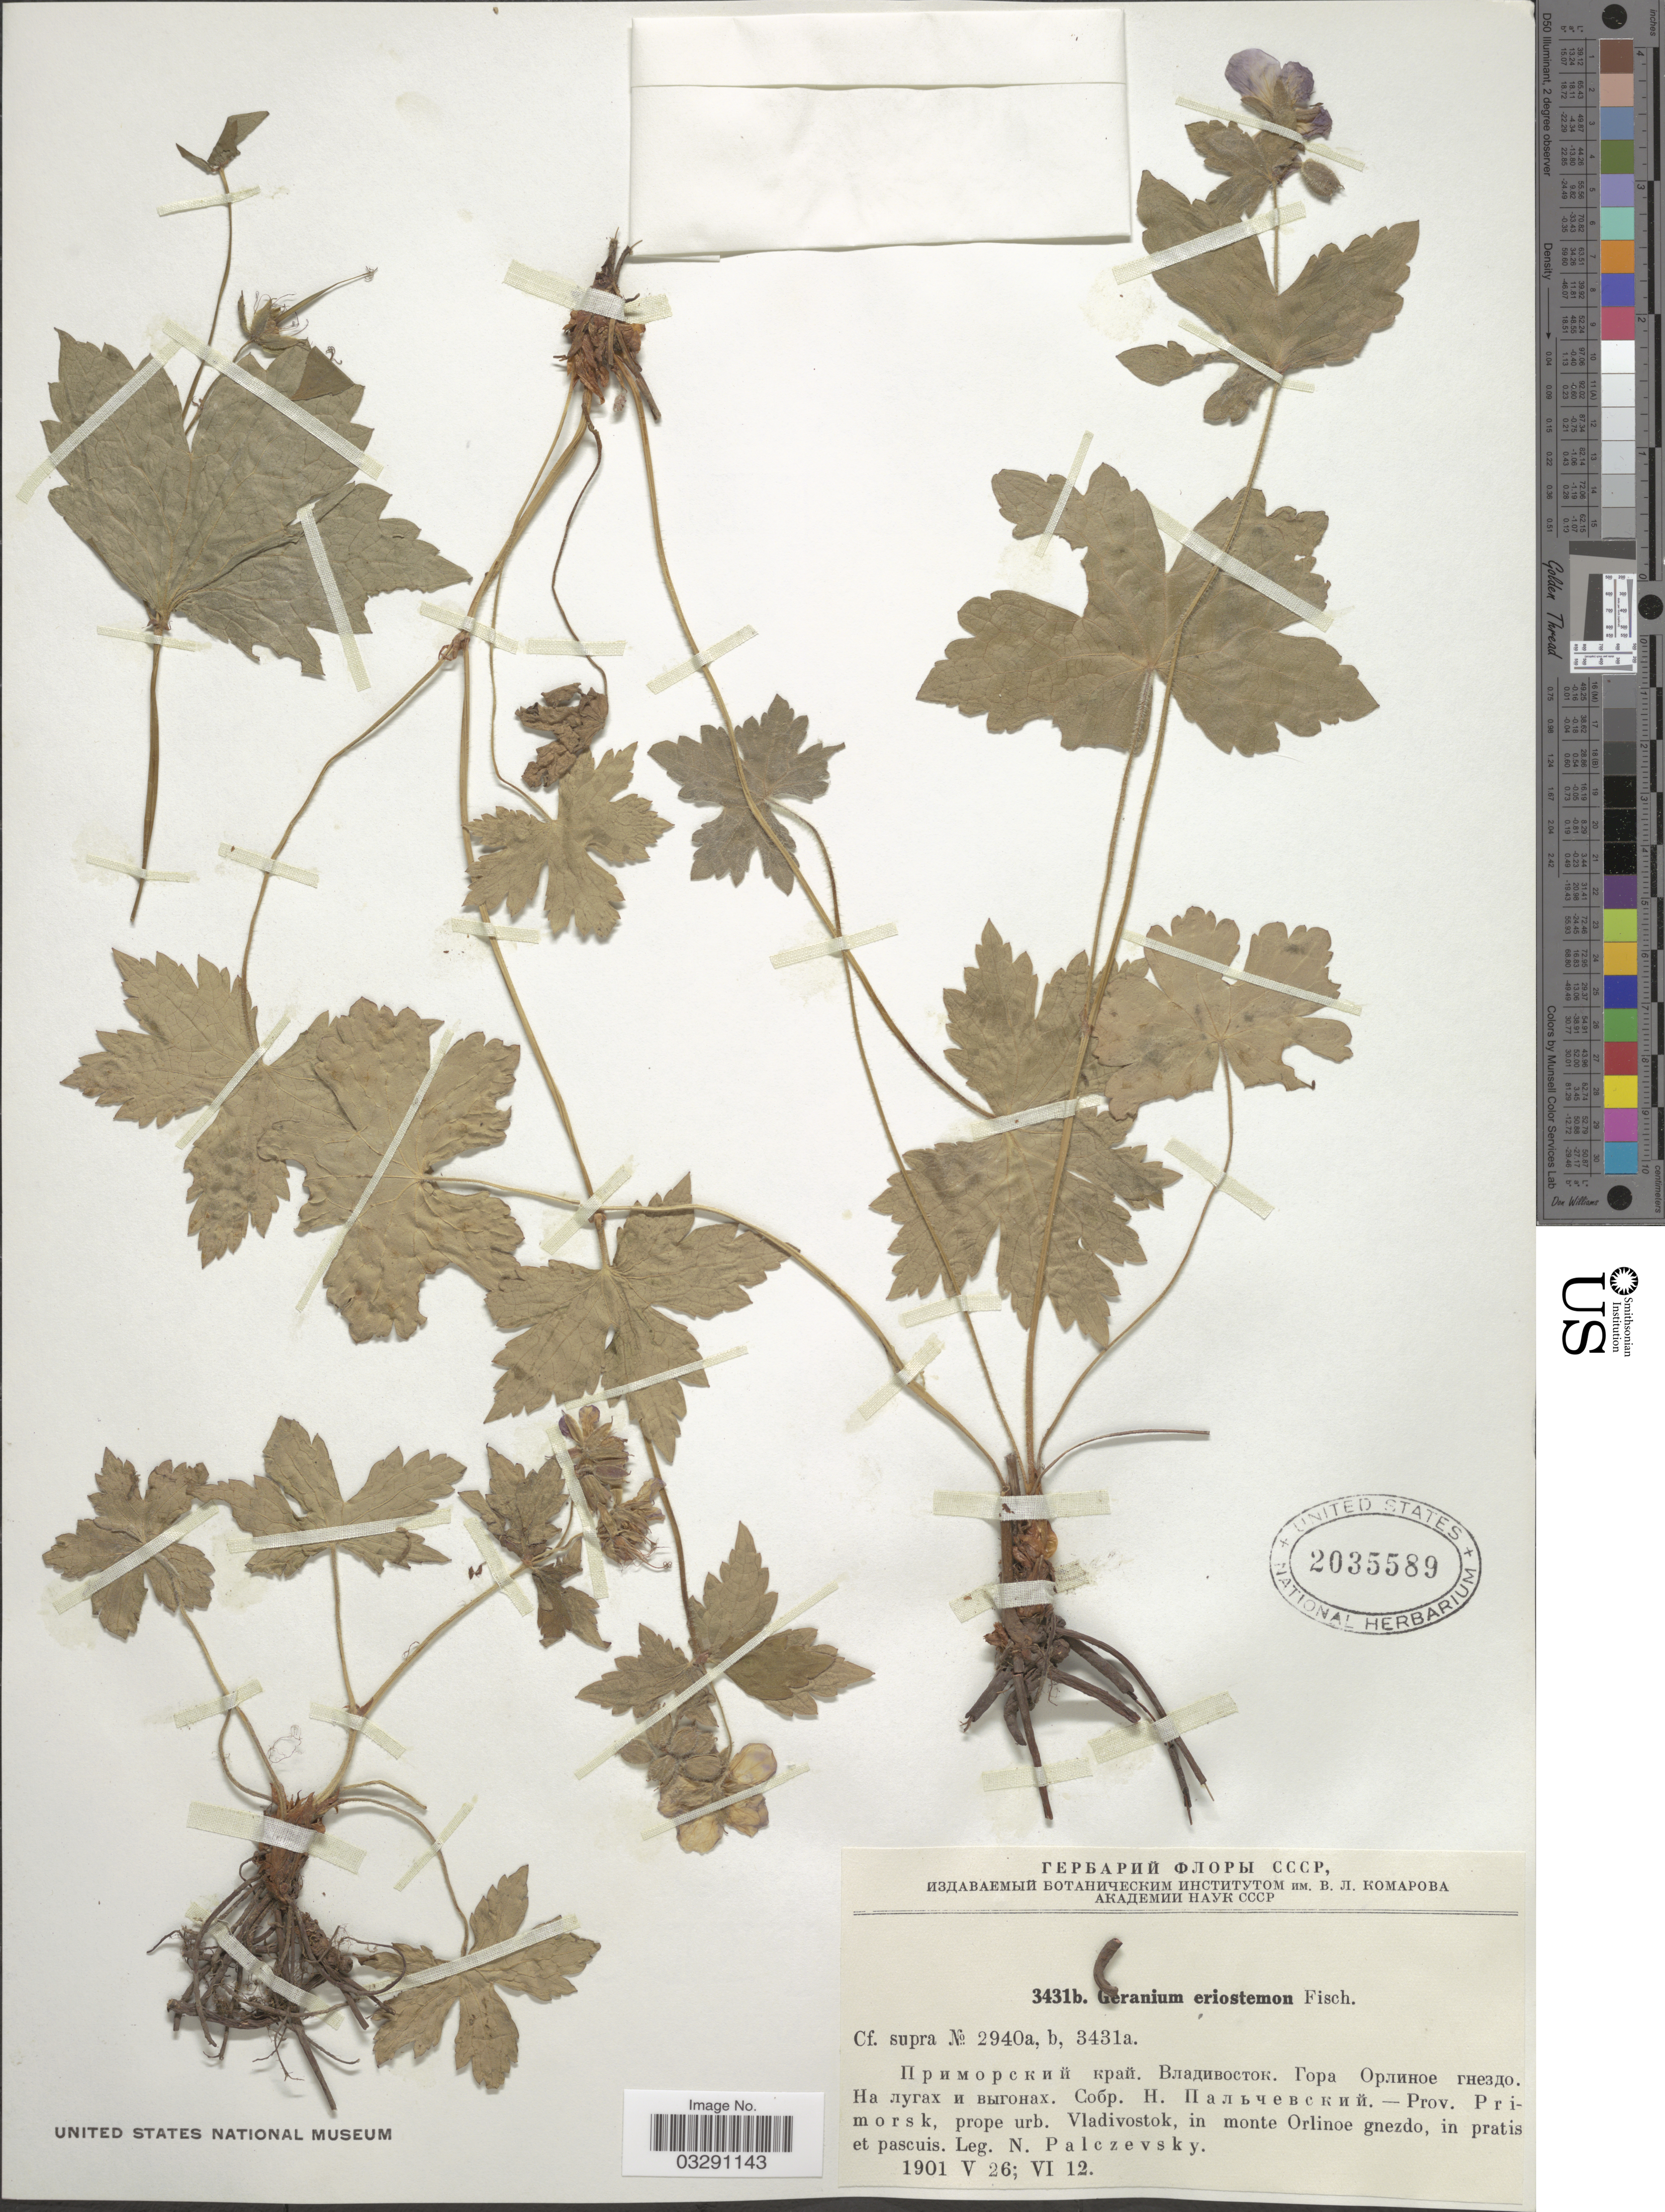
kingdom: Plantae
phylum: Tracheophyta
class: Magnoliopsida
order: Geraniales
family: Geraniaceae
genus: Geranium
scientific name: Geranium eriostemon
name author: Fisch. ex DC.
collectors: N. Palczevsky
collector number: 3431b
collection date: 1901-05-26/1901-06-12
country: Russian Federation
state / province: Primorsky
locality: Prov. Primorsk, prope urb. Vladivostok, in monte Orlinoe gnezdo, in pratis et pascuis.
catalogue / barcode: US 2035589